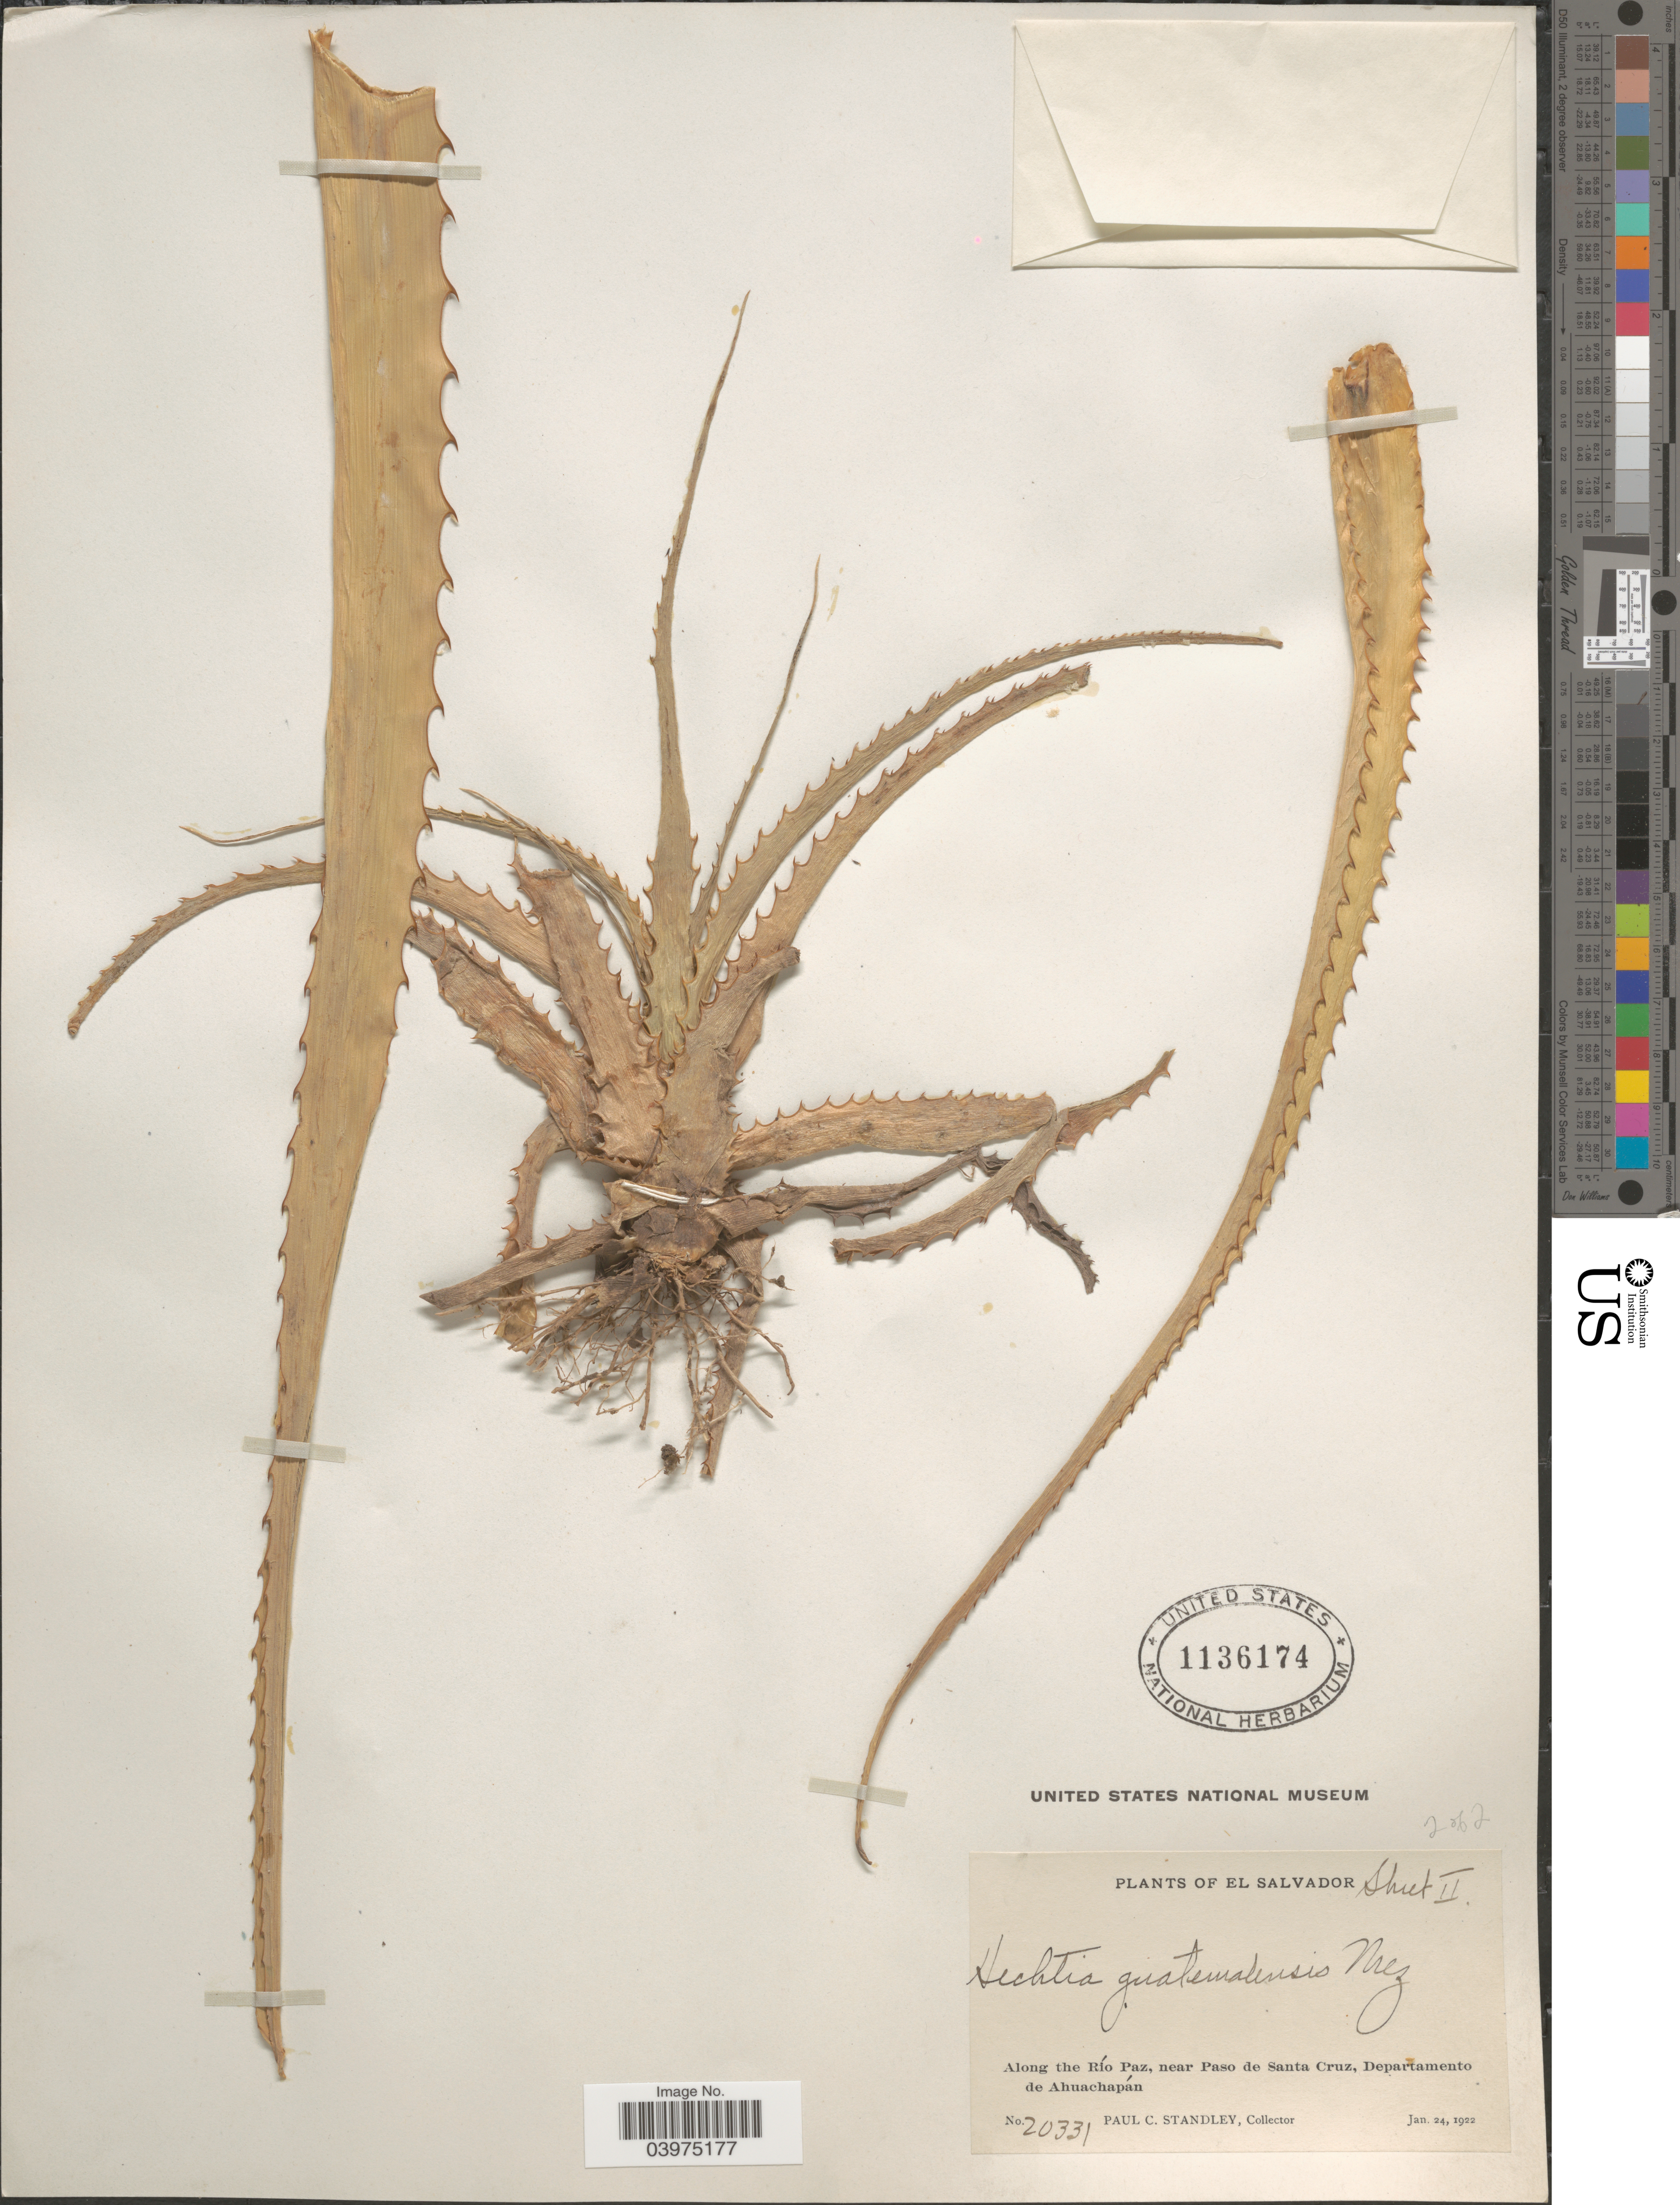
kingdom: Plantae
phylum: Tracheophyta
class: Liliopsida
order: Poales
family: Bromeliaceae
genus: Hechtia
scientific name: Hechtia guatemalensis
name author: Mez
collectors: P. C. Standley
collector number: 20331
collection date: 1922-01-24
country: El Salvador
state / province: Ahuachapan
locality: Along the Río Paz, near Paso de Santa Cruz, Departamento de Ahuachapán.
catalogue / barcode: US 1136174